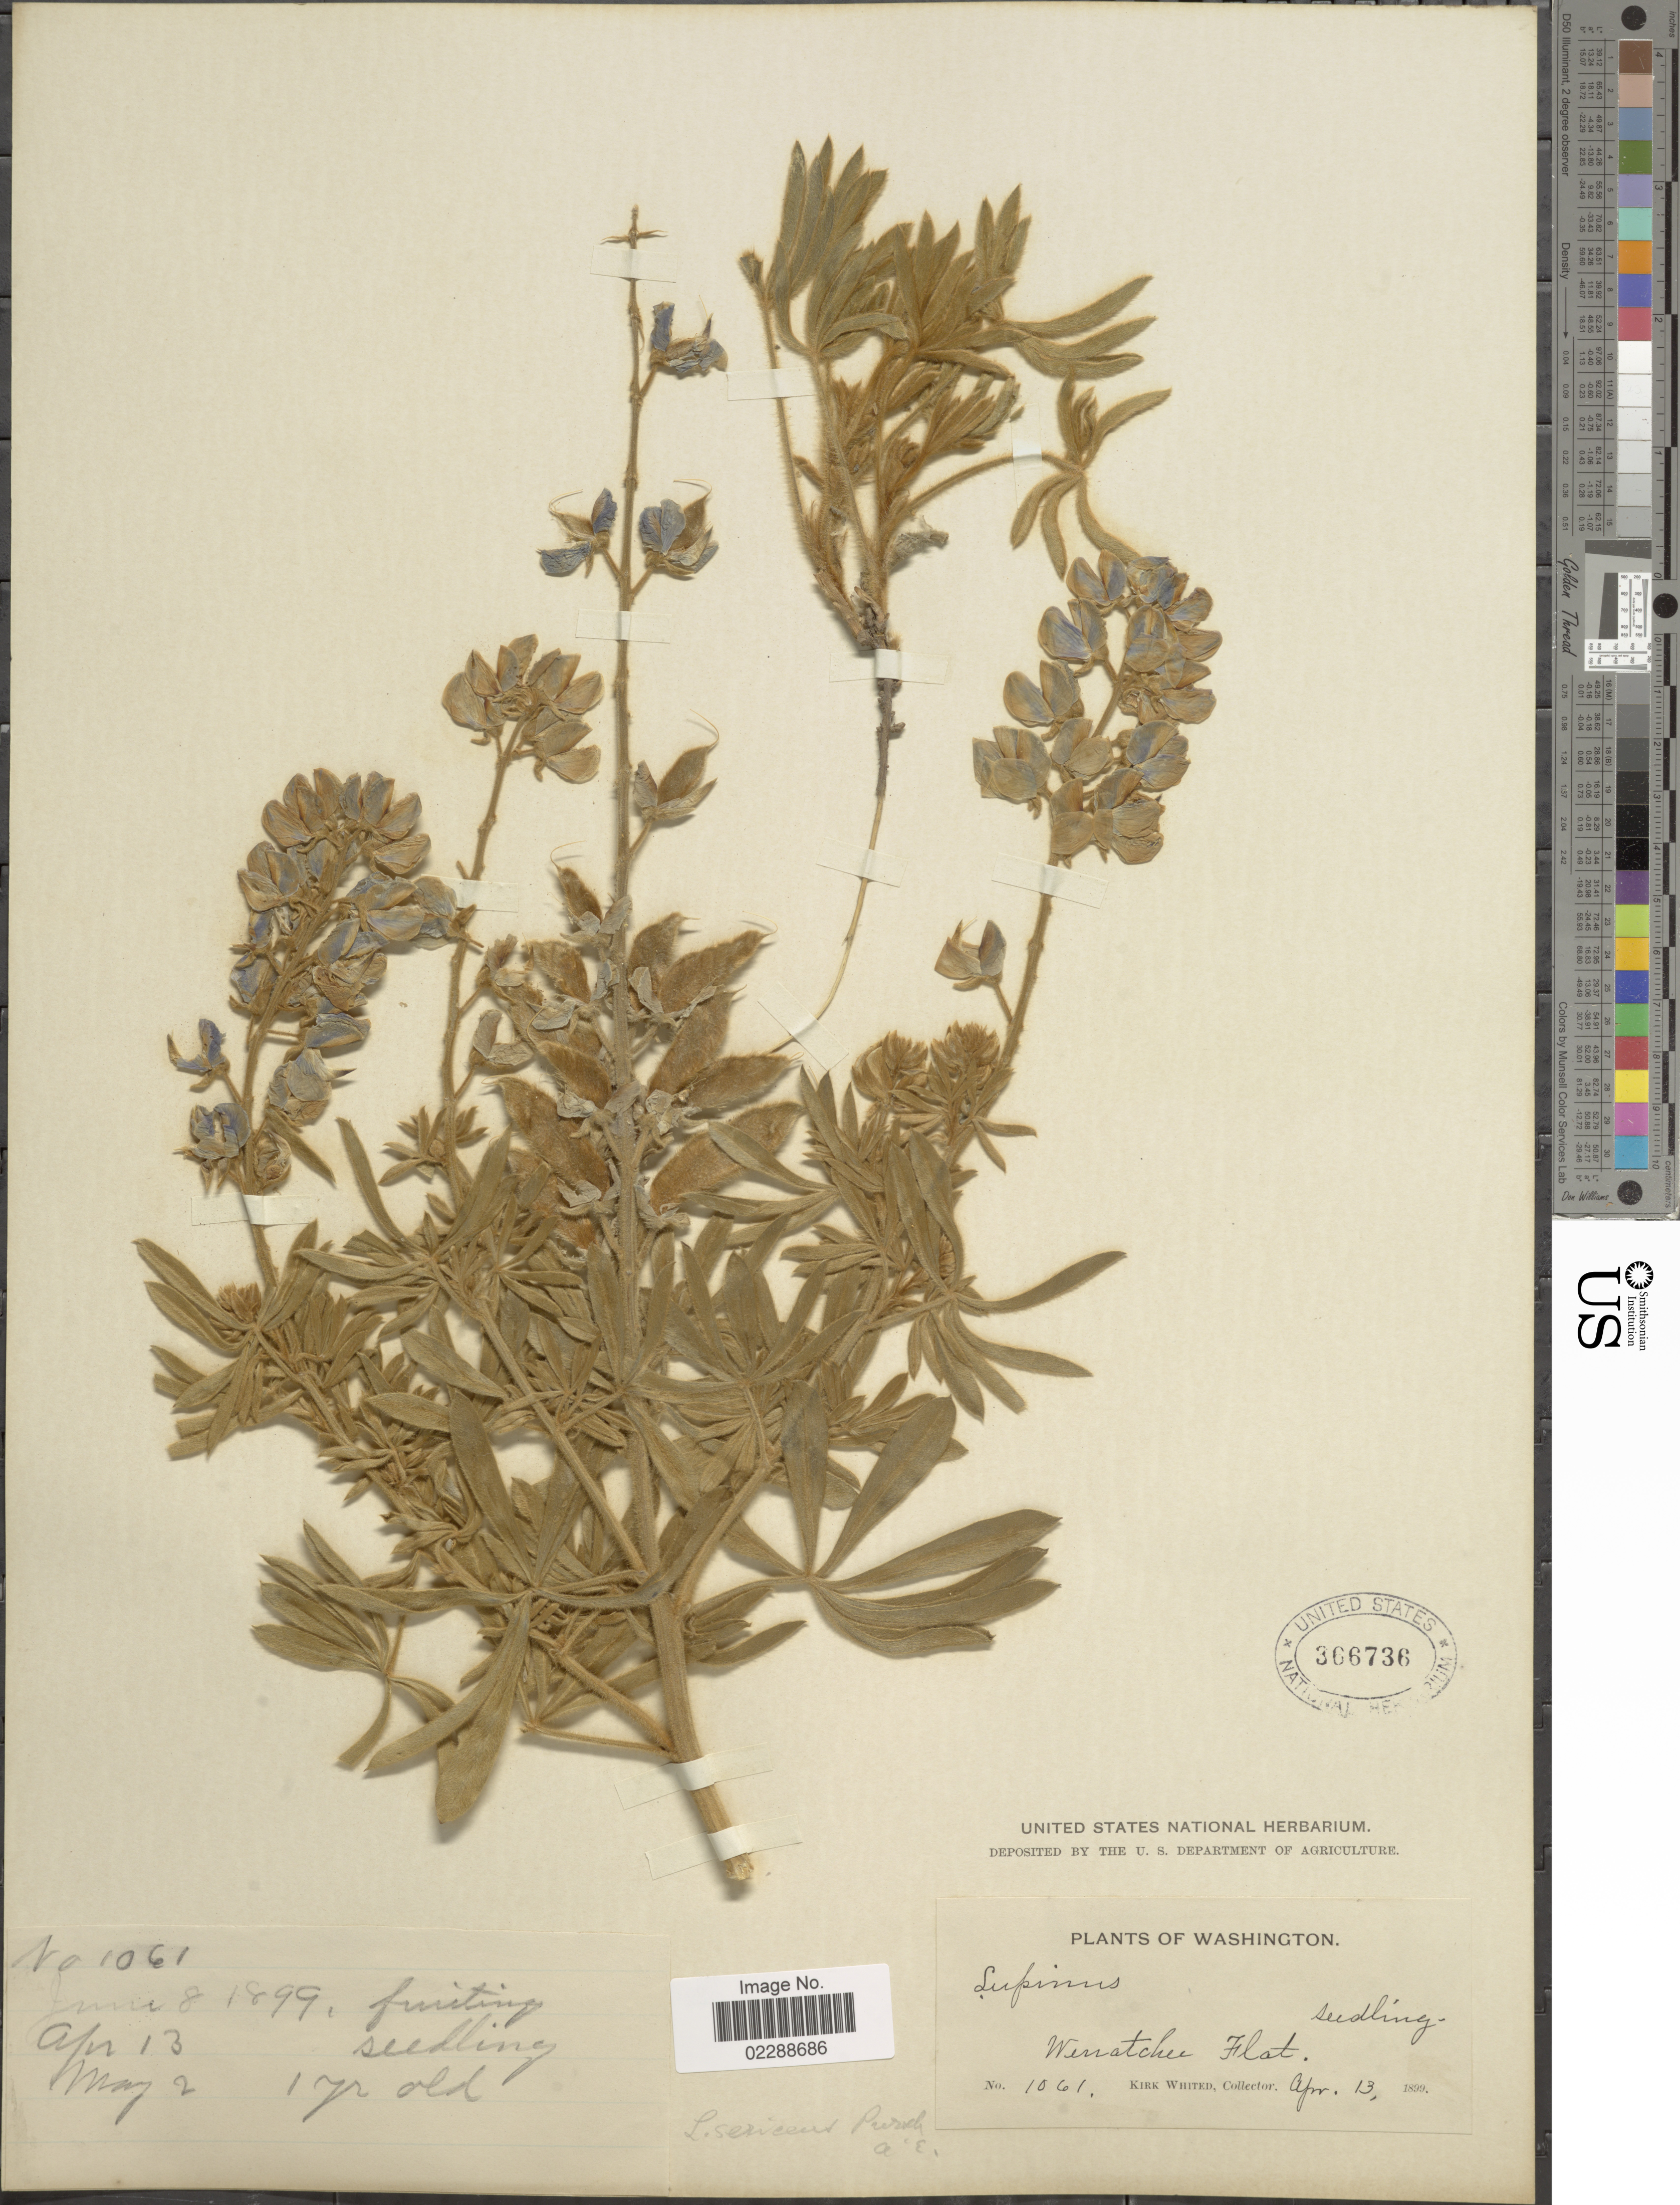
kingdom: Plantae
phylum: Tracheophyta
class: Magnoliopsida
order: Fabales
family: Fabaceae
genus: Lupinus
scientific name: Lupinus sp.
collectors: K. Whited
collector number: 1061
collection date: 1899-04-13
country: United States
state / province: Washington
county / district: Chelan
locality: Wenatchee Flat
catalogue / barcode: US 366736